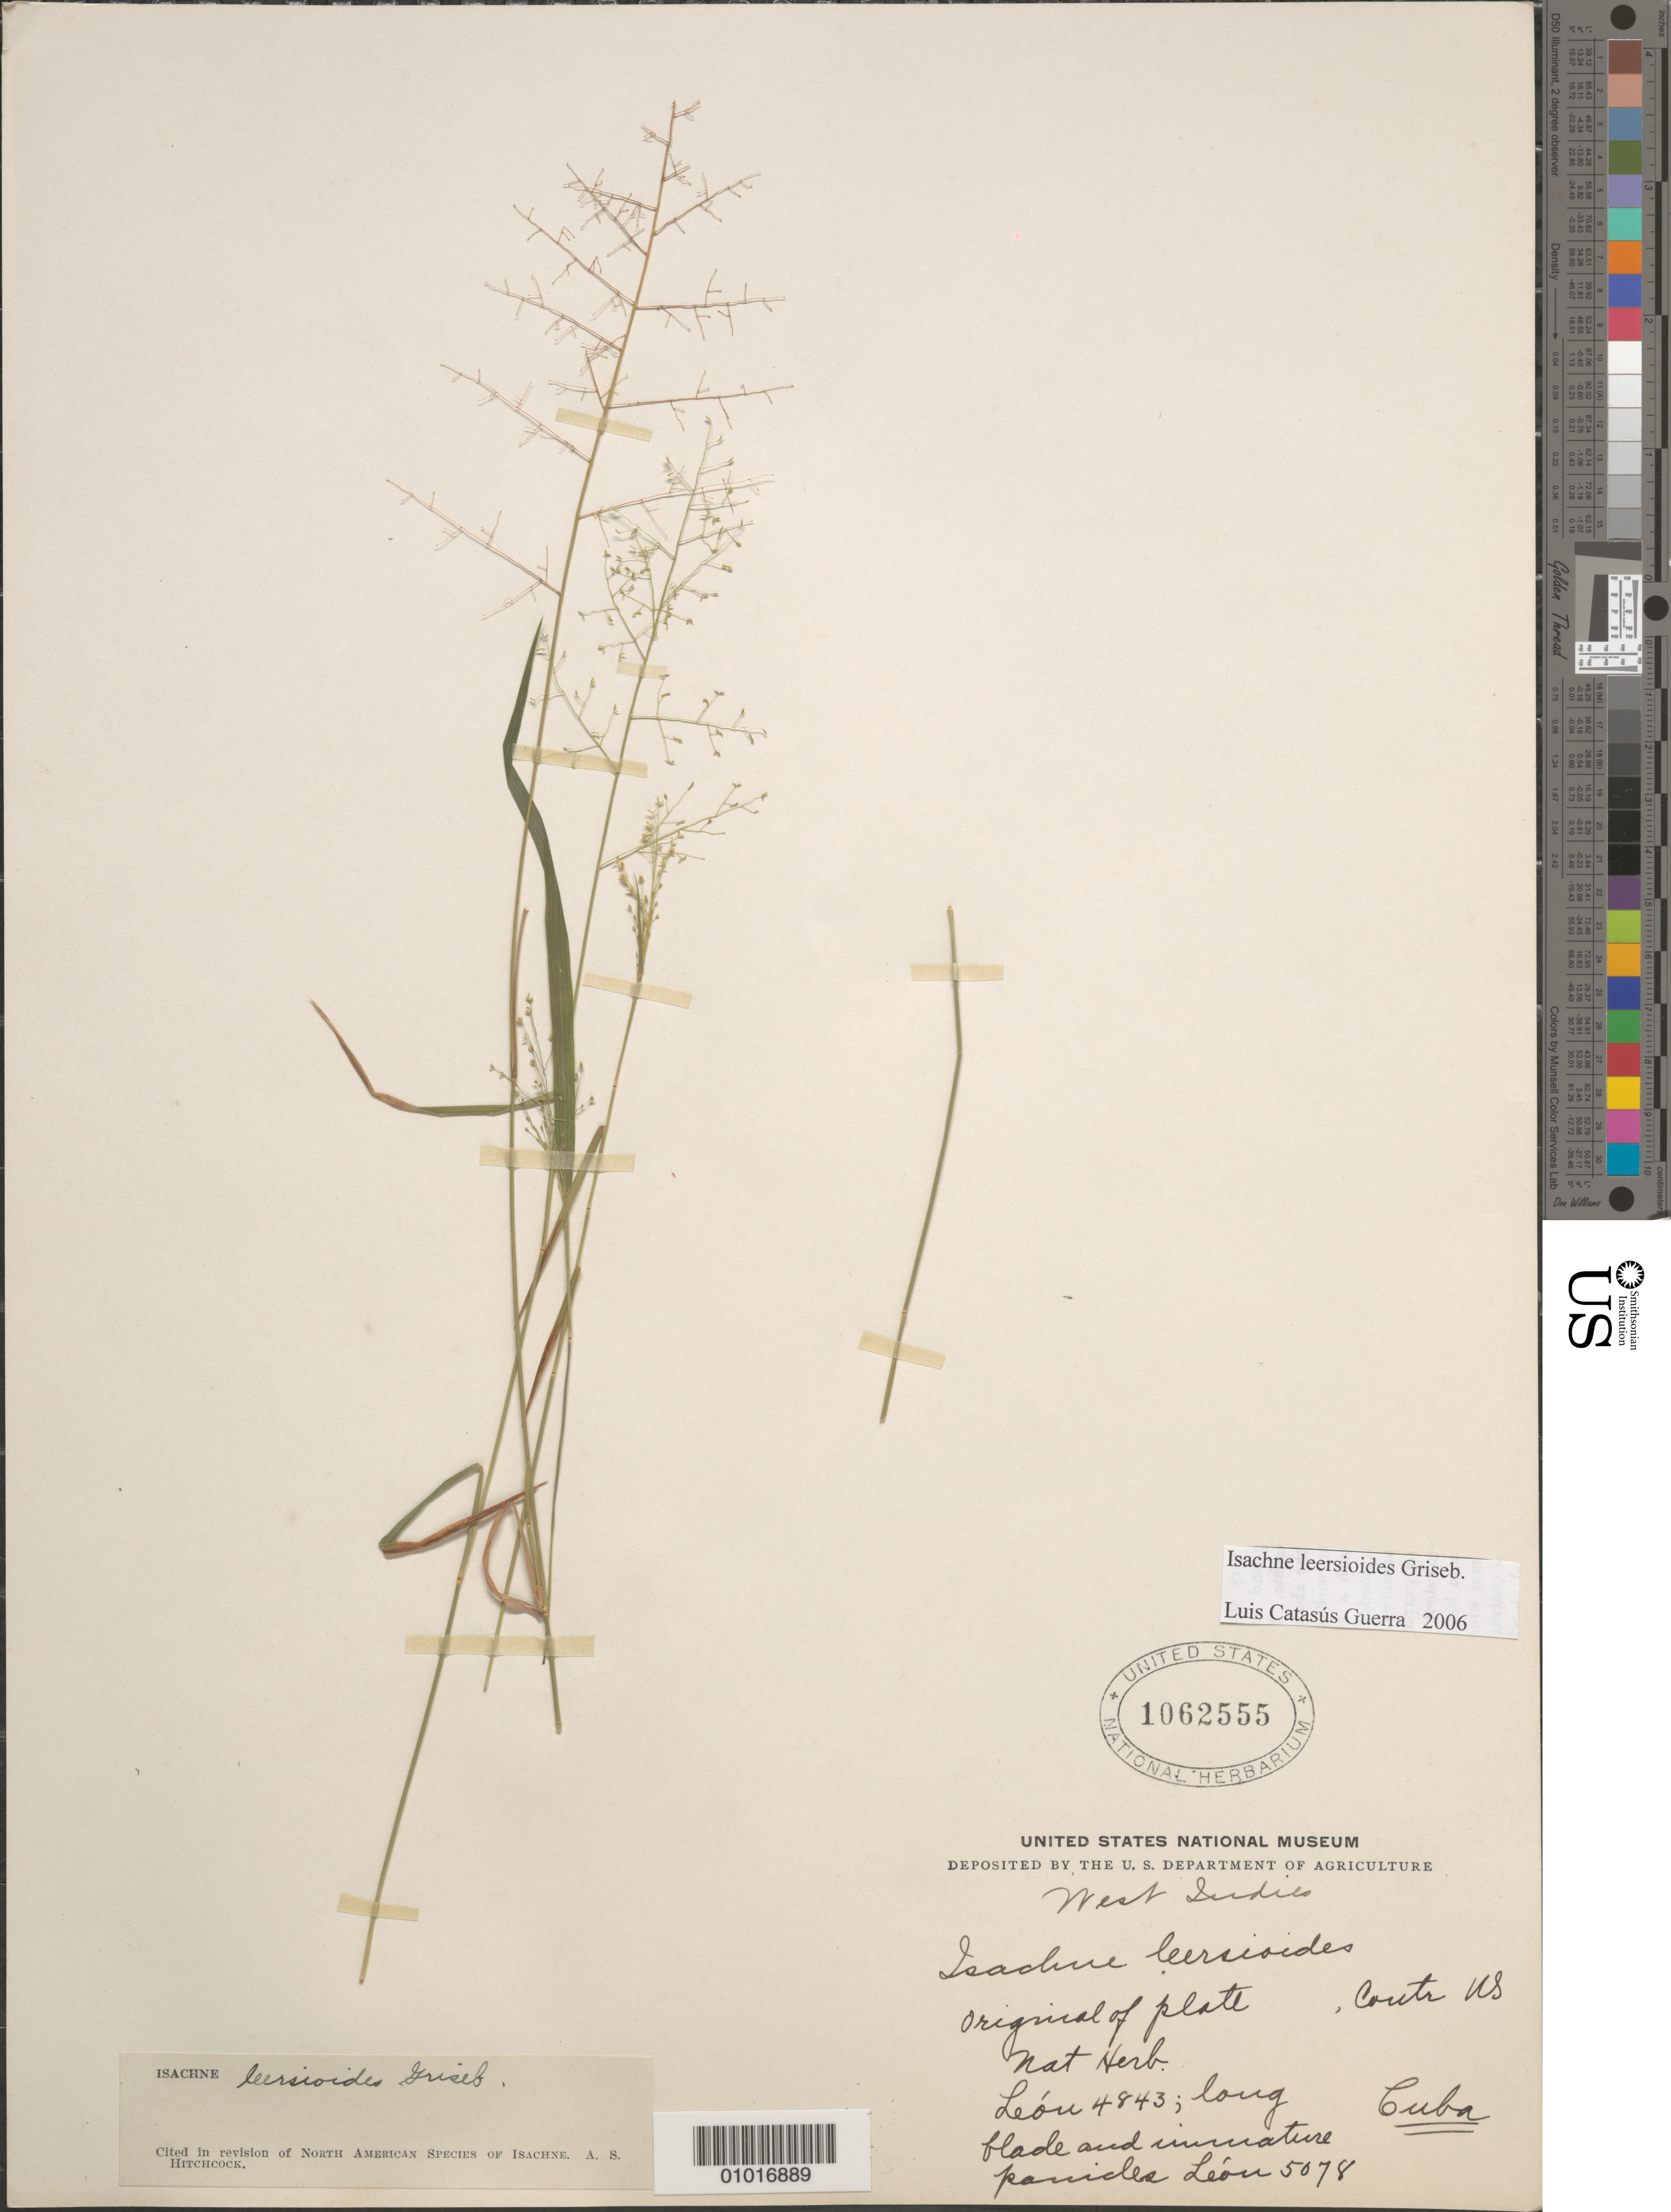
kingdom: Plantae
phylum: Tracheophyta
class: Liliopsida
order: Poales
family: Poaceae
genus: Isachne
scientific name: Isachne leersioides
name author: Griseb.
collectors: Bro. León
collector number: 5078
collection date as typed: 28 Jun 1915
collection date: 1915-06-28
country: Cuba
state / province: Pinar del Rio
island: Cuba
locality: Pinar del Rio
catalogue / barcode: US 1062555